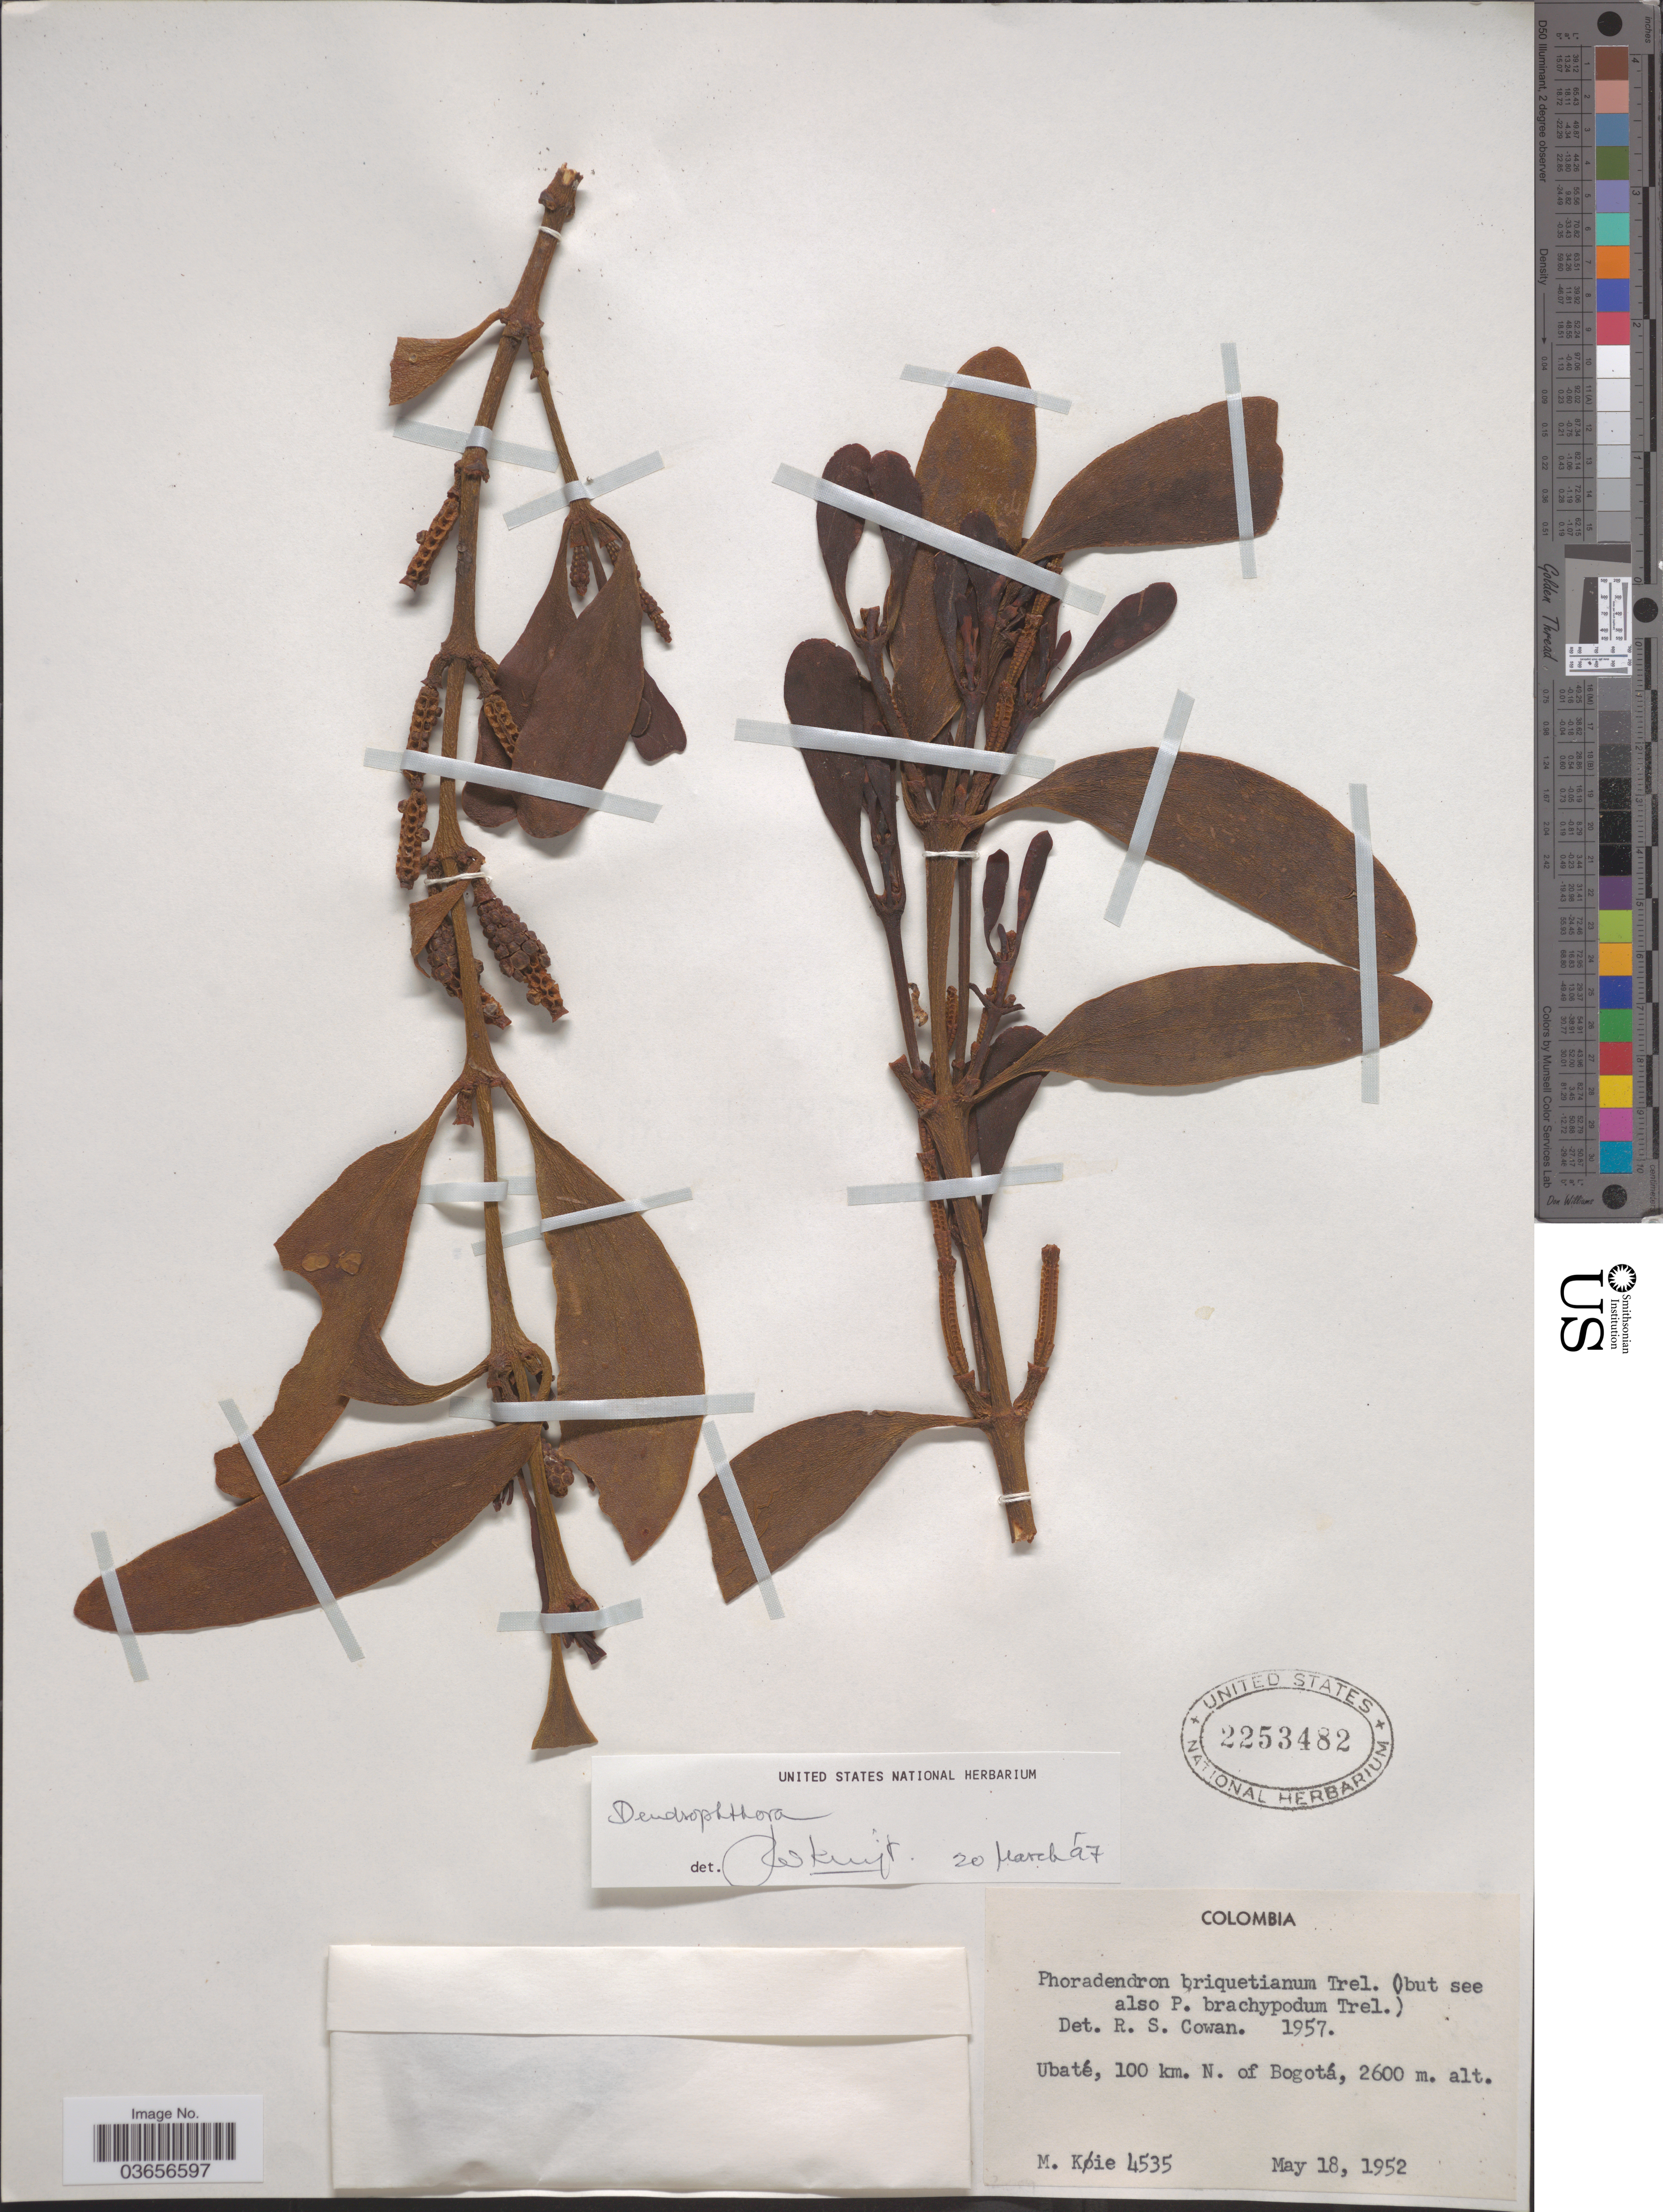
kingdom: Plantae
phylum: Tracheophyta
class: Magnoliopsida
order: Santalales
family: Viscaceae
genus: Dendrophthora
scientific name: Dendrophthora sp.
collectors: M. Köie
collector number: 4535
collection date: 1952-05-18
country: Colombia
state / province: Bogota D.C.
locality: Ubaté, 100 km. N. of Bogotá.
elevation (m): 2600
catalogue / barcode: US 2253482